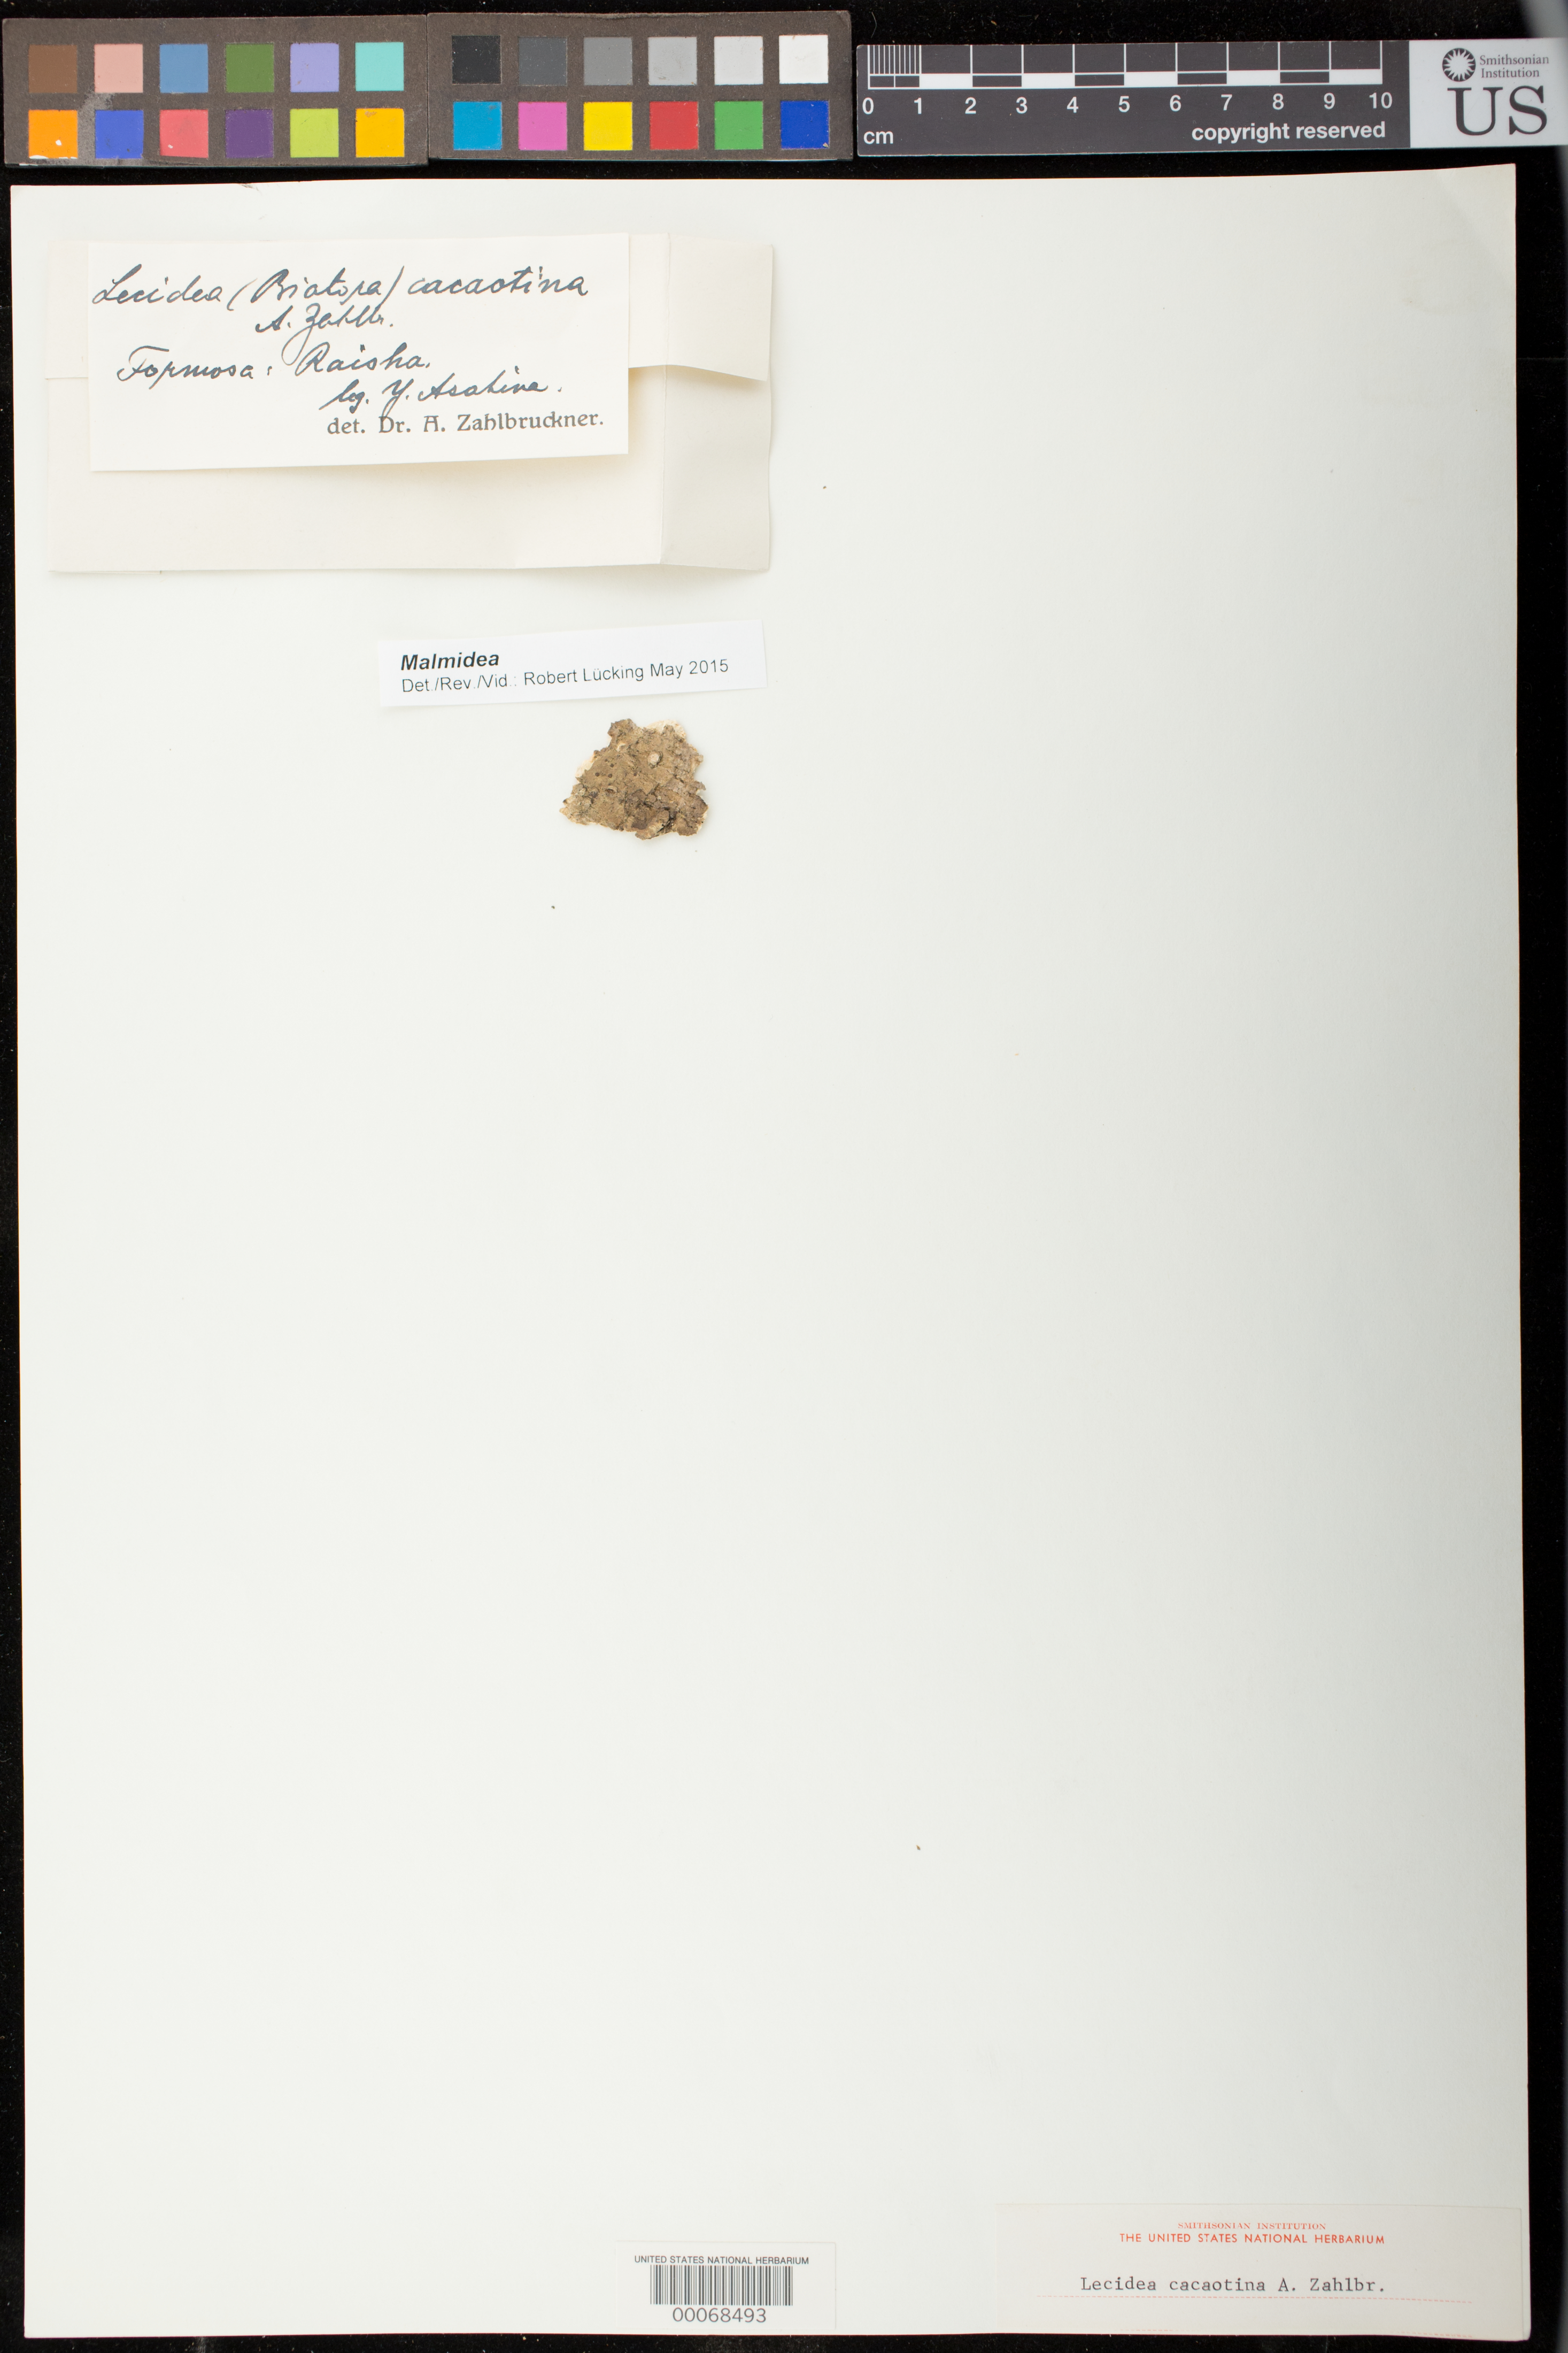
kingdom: Fungi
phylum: Ascomycota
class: Lecanoromycetes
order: Lecideales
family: Lecideaceae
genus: Lecidea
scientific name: Lecidea cacaotina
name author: Zahlbr.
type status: Isotype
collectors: Y. Asahina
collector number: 147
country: Taiwan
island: Taiwan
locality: Formosa, Raisha.